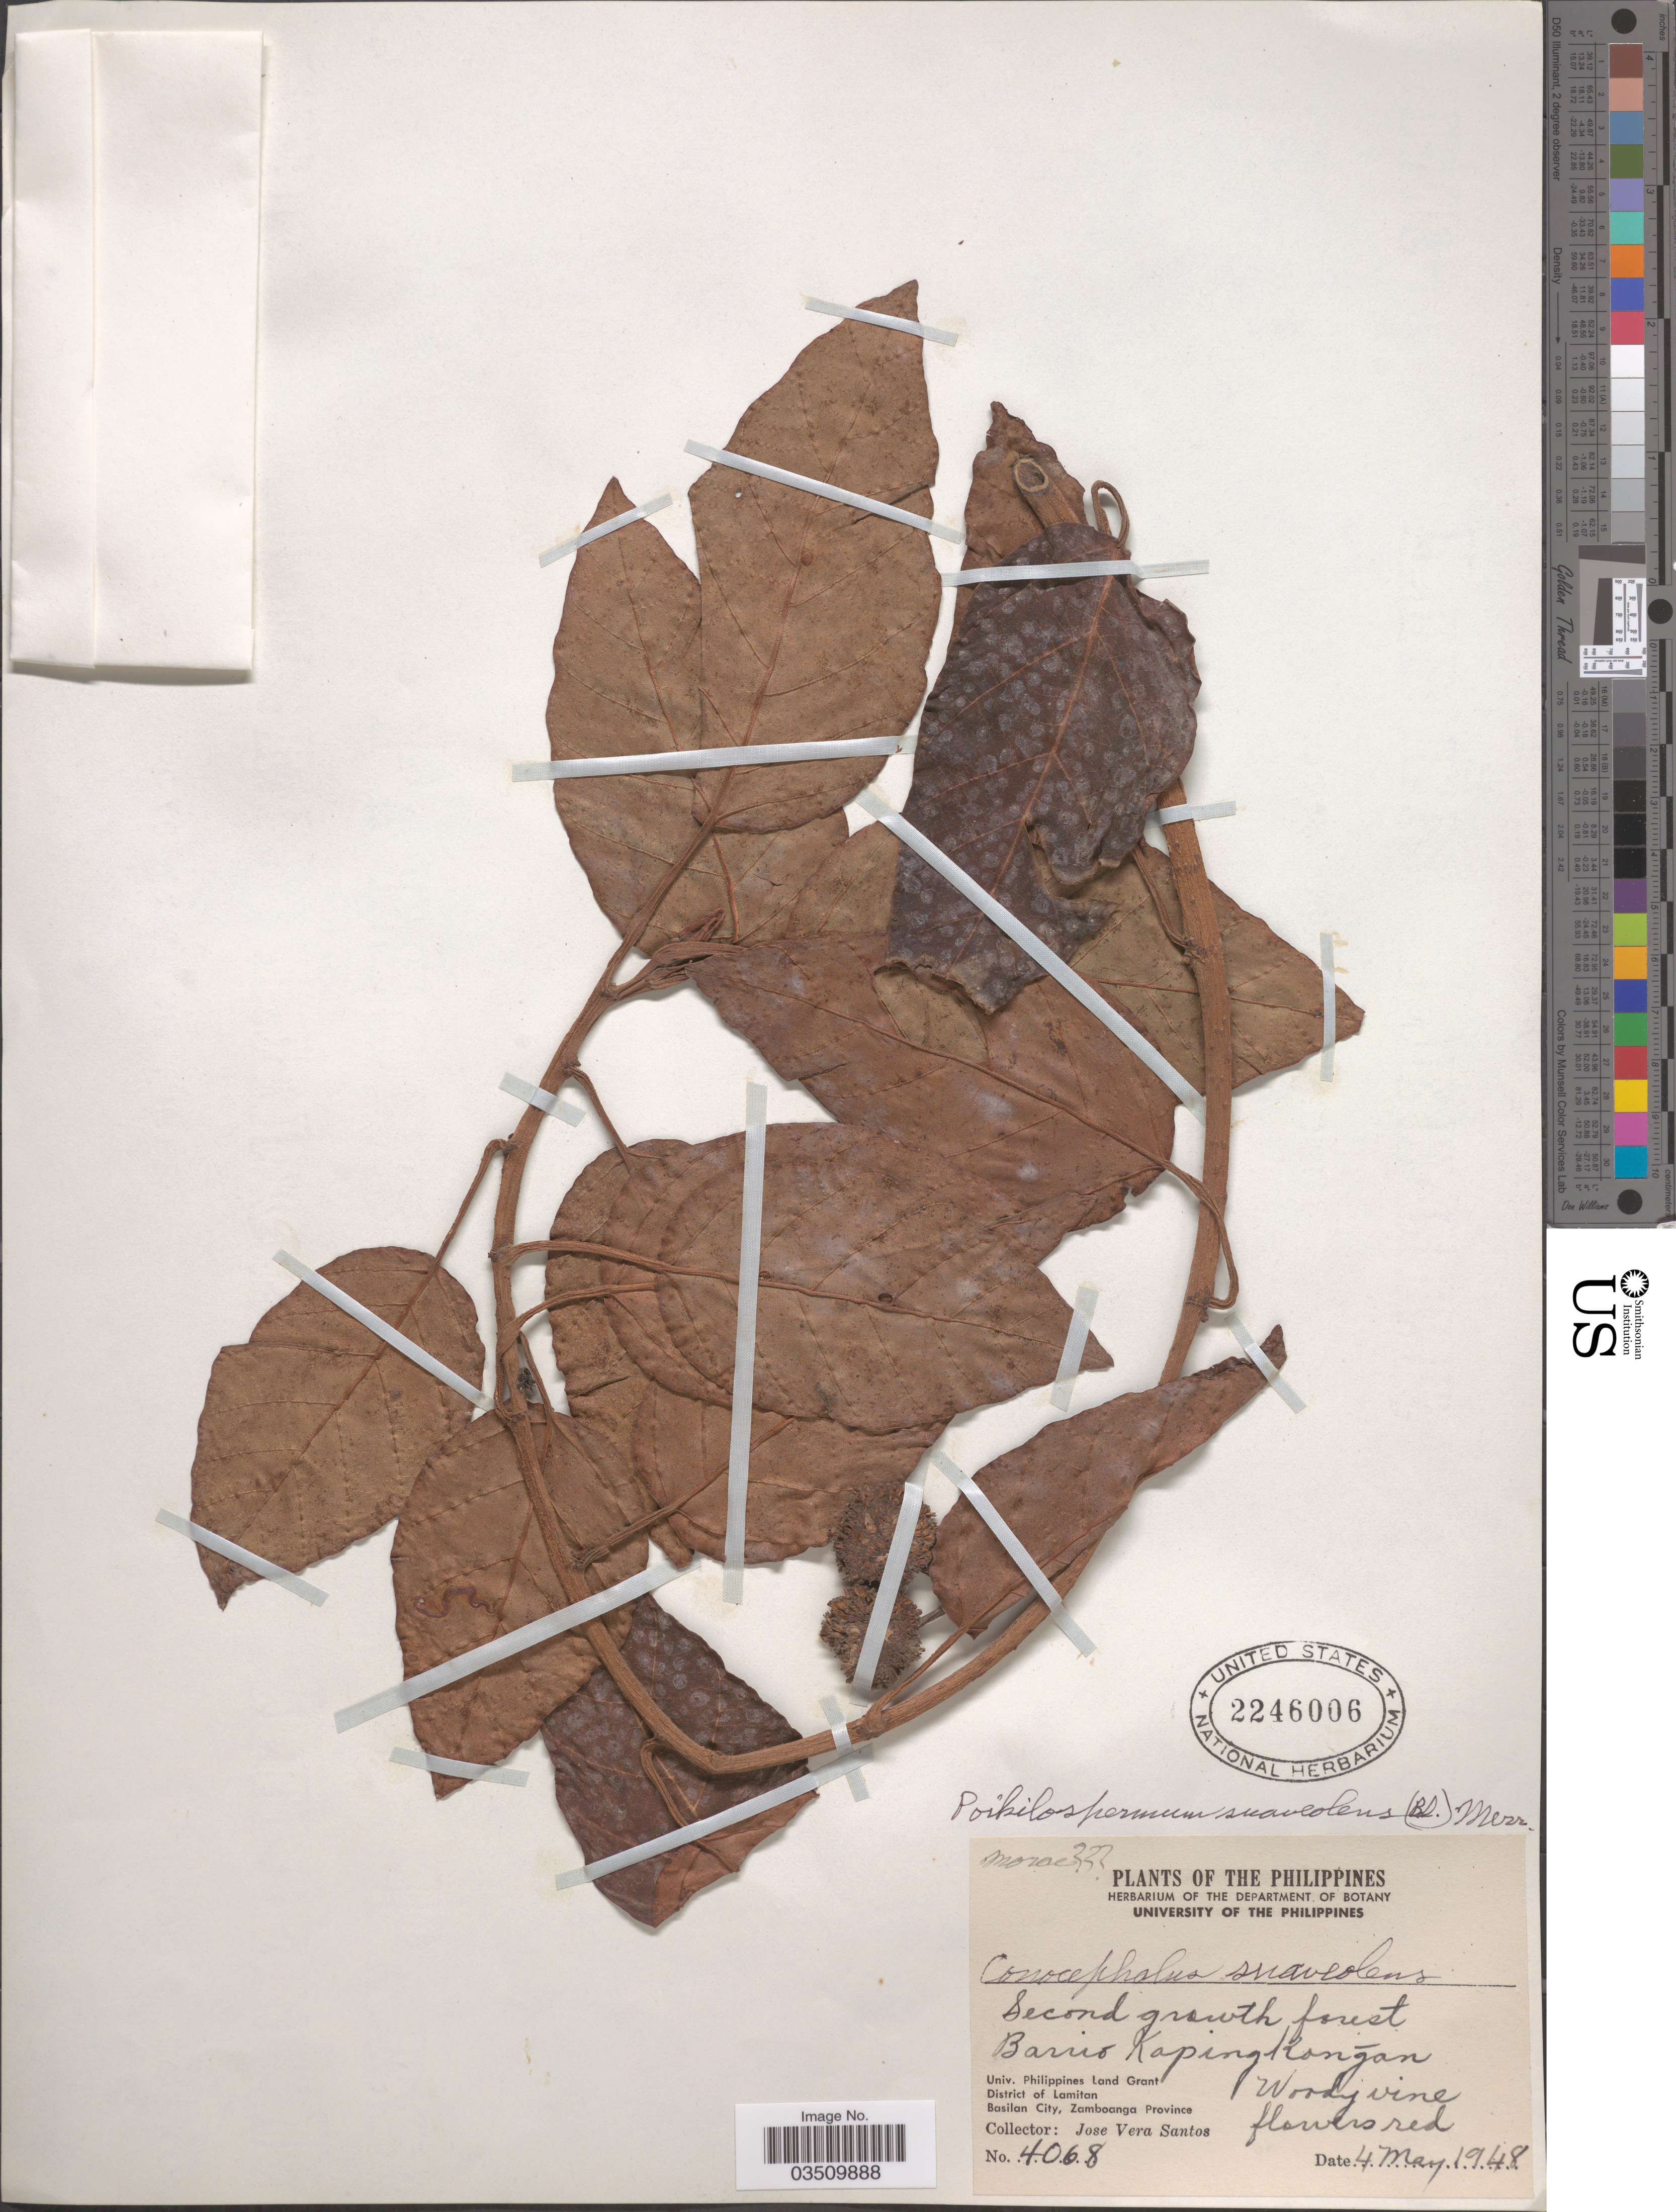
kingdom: Plantae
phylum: Tracheophyta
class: Magnoliopsida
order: Rosales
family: Urticaceae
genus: Poikilospermum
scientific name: Poikilospermum suaveolens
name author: (Blume) Merr.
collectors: J. Santos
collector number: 4068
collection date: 1948-05-04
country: Philippines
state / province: Muslim Mindanao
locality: Barrio kaping Kongan. Univ. Philippines Land Grant. District of Lamitan. Basilan City, Zamboanga Province.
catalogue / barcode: US 2246006